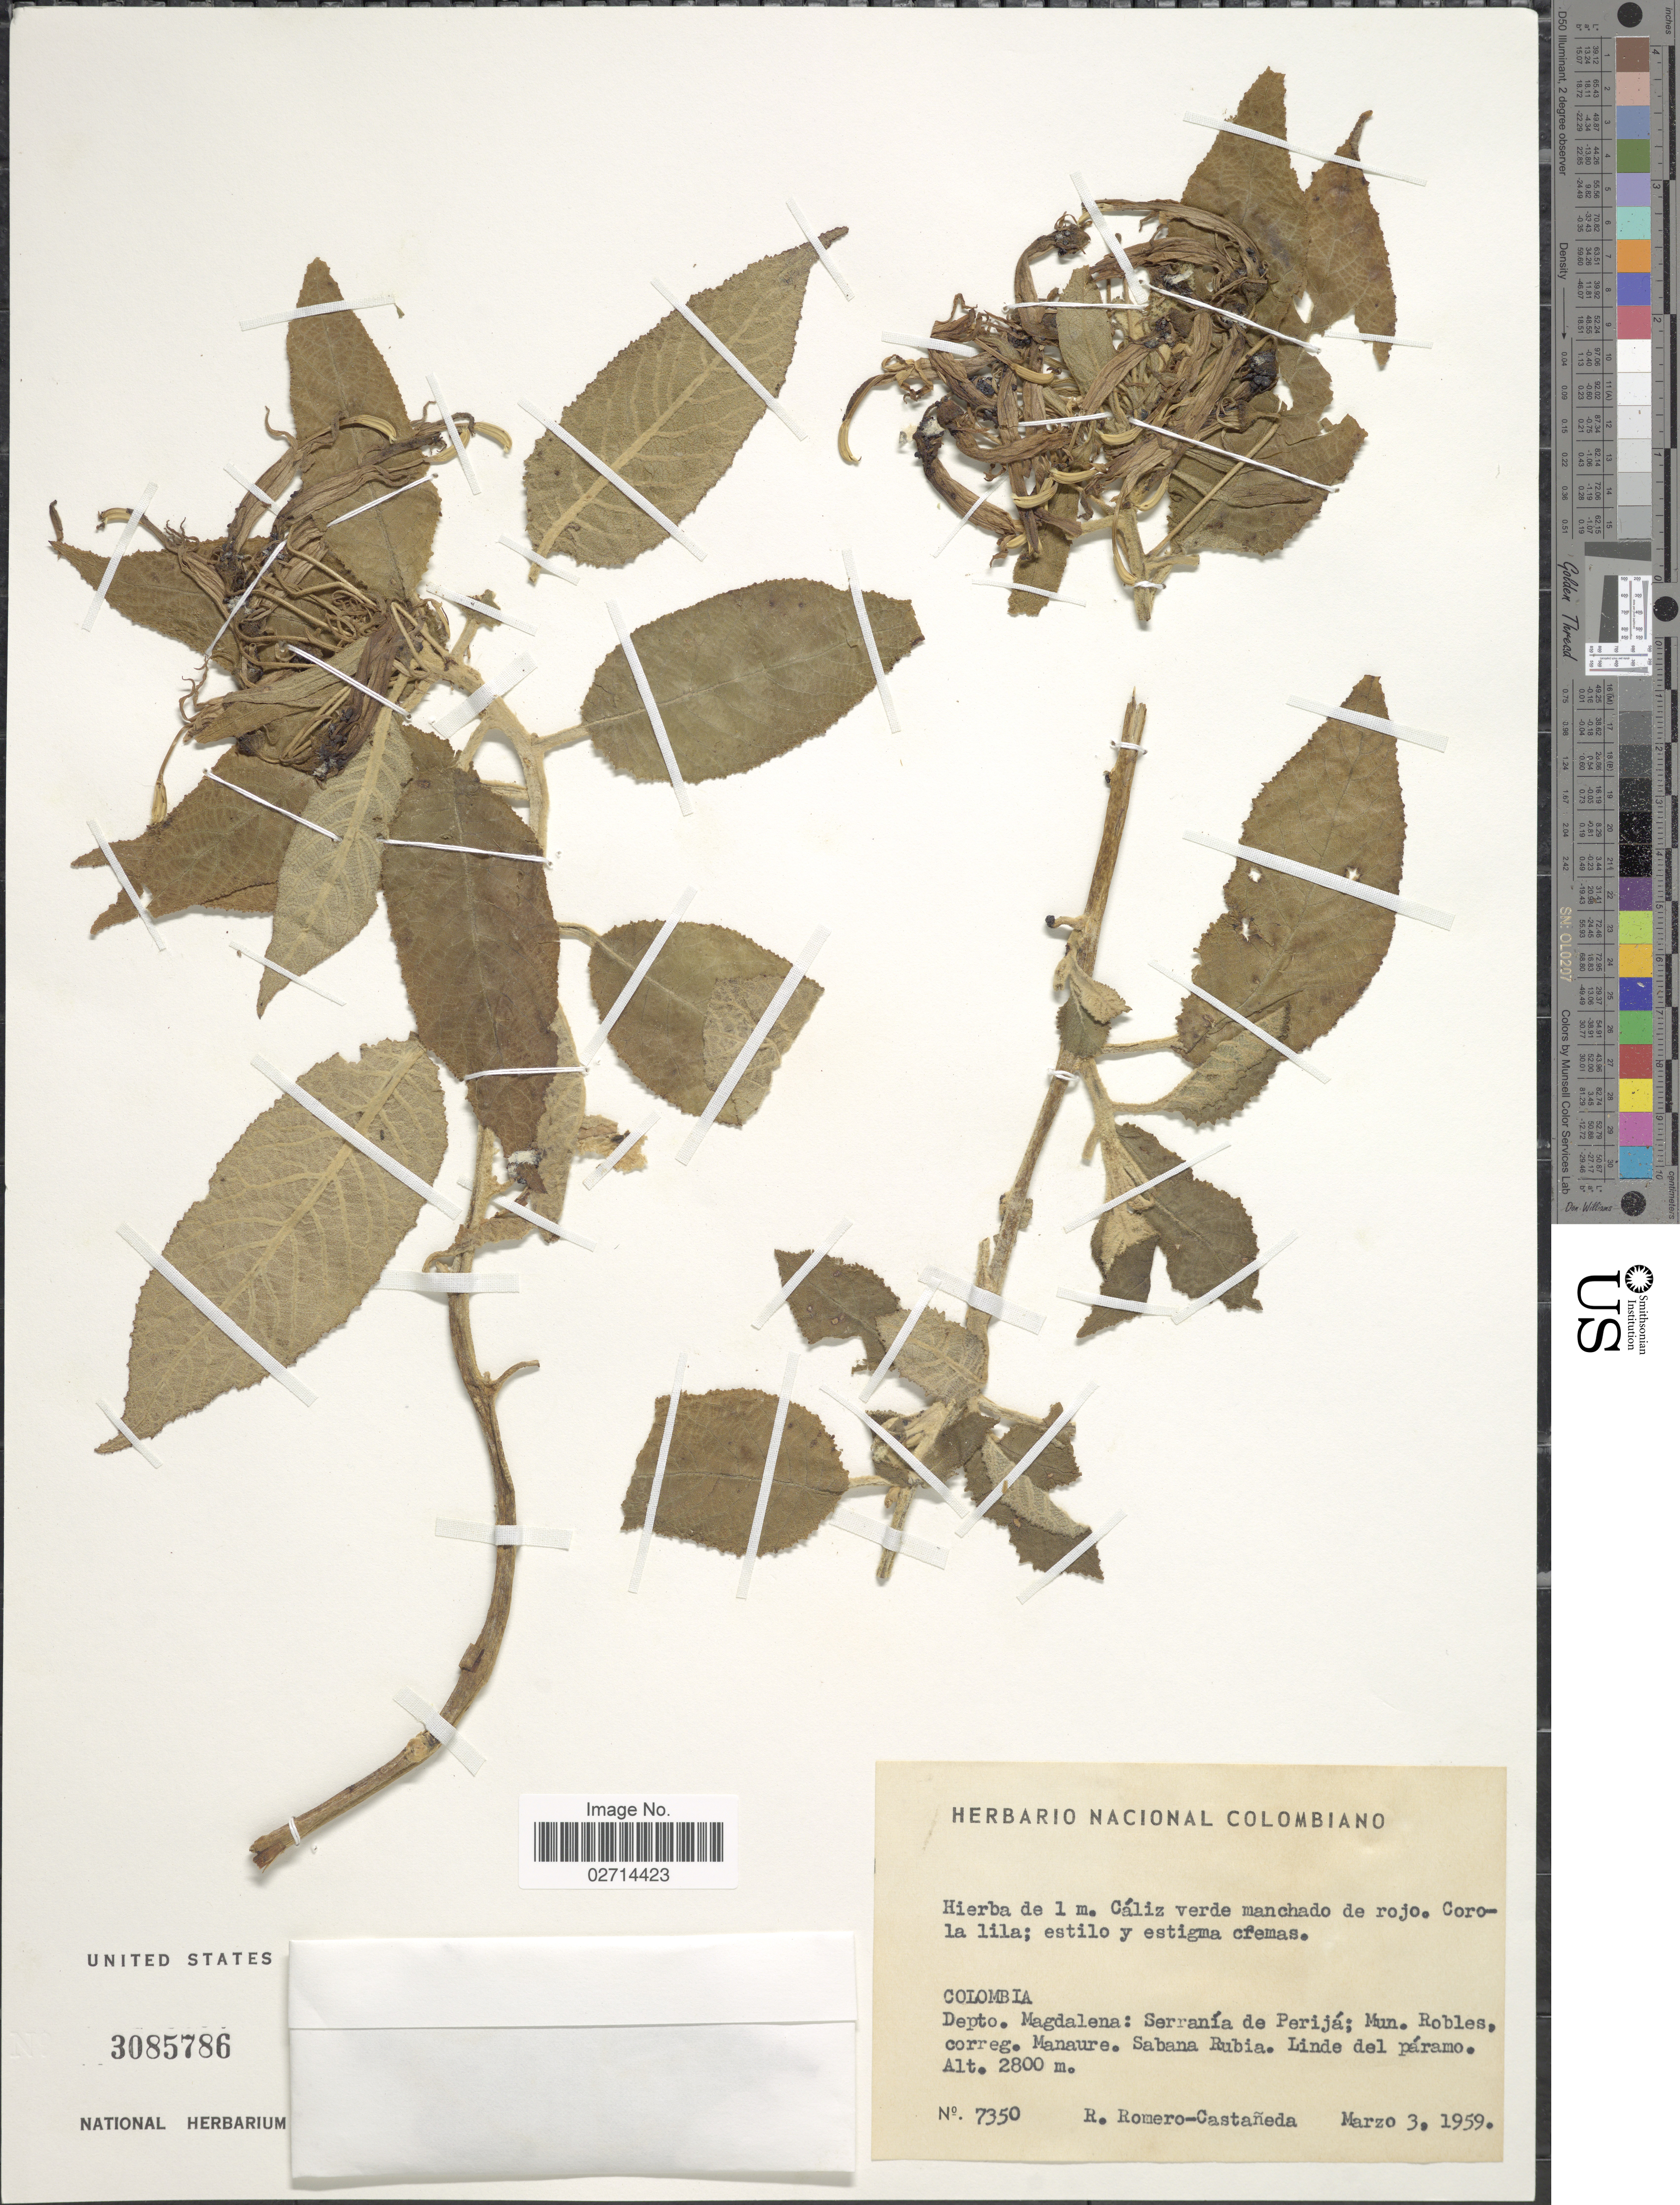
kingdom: Plantae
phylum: Tracheophyta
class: Magnoliopsida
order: Asterales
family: Campanulaceae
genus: Siphocampylus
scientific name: Siphocampylus sp.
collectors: R. Romero Castañeda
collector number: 7350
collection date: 1959-03-03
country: Colombia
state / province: Magdalena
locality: Serrania de Perija; Mun. Robles, correg, Manaure, Sabana Rubia, lunde del paramo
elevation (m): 2800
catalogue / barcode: US 3085786